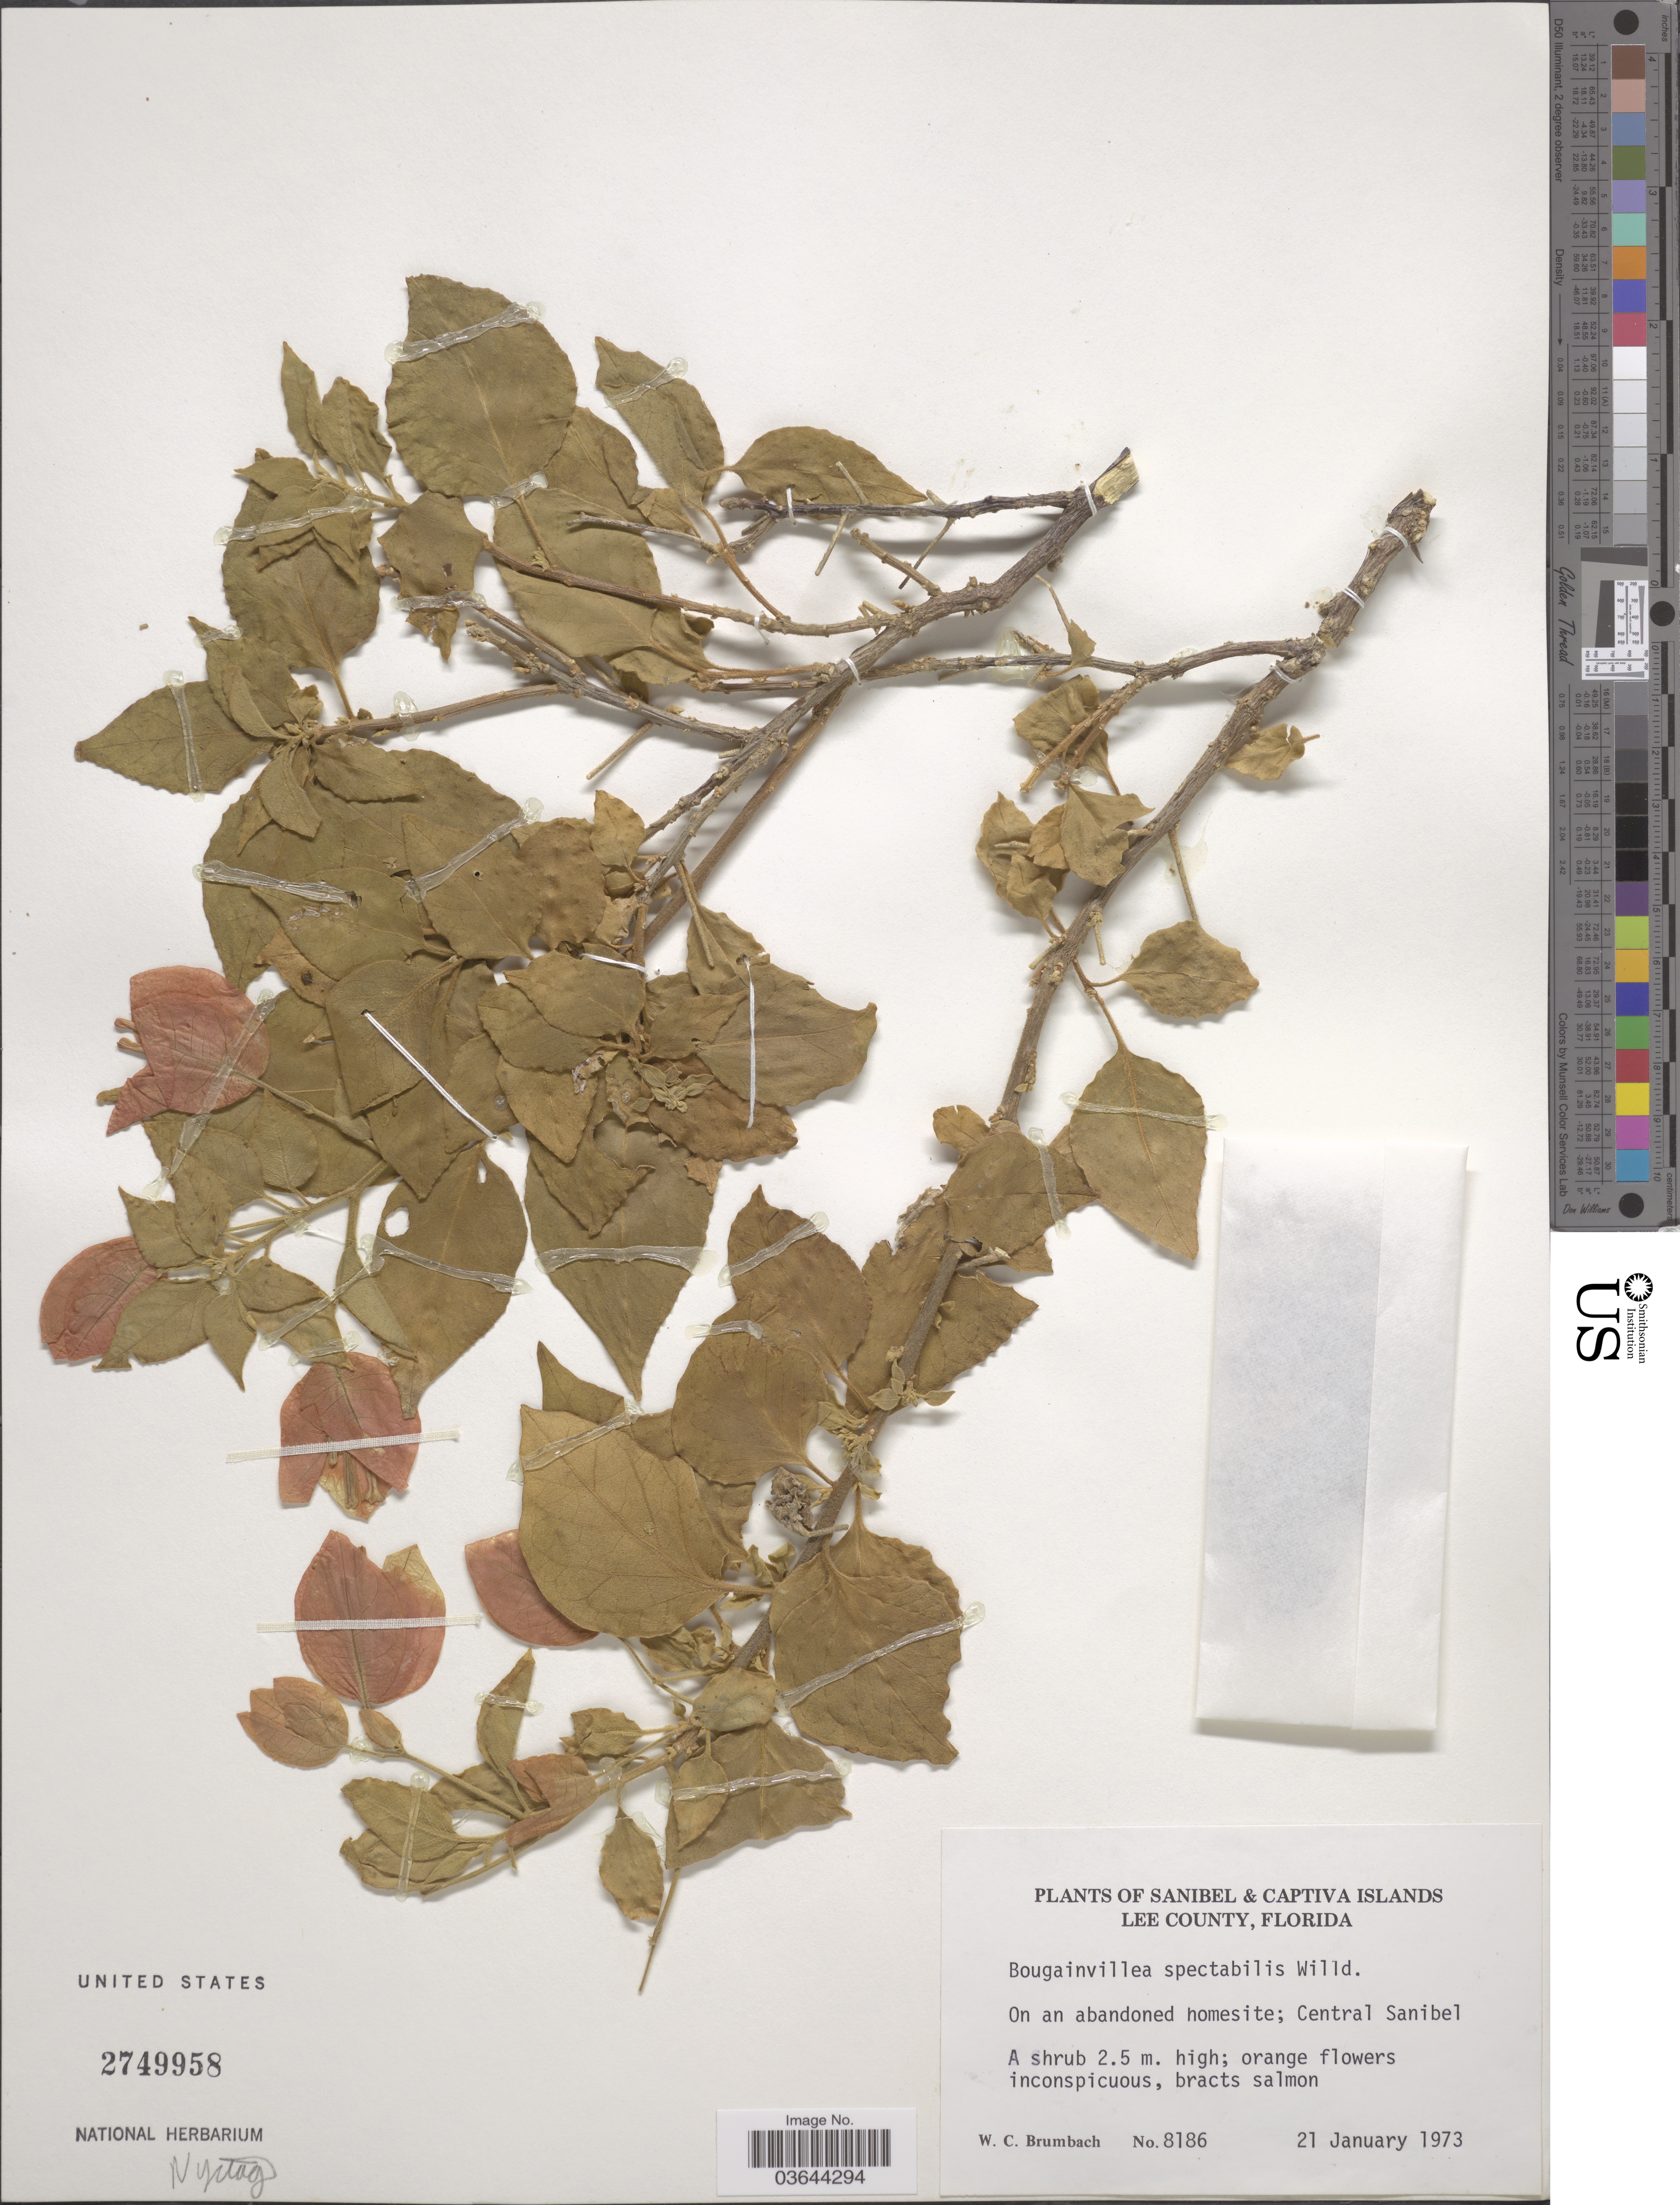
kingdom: Plantae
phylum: Tracheophyta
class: Magnoliopsida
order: Caryophyllales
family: Nyctaginaceae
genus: Bougainvillea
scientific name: Bougainvillea spectabilis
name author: Willd.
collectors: W. C. Brumbach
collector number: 8186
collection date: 1973-01-21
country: United States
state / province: Florida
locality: Lee County. Central Sanibel. Sanibel Island.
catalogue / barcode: US 2749958